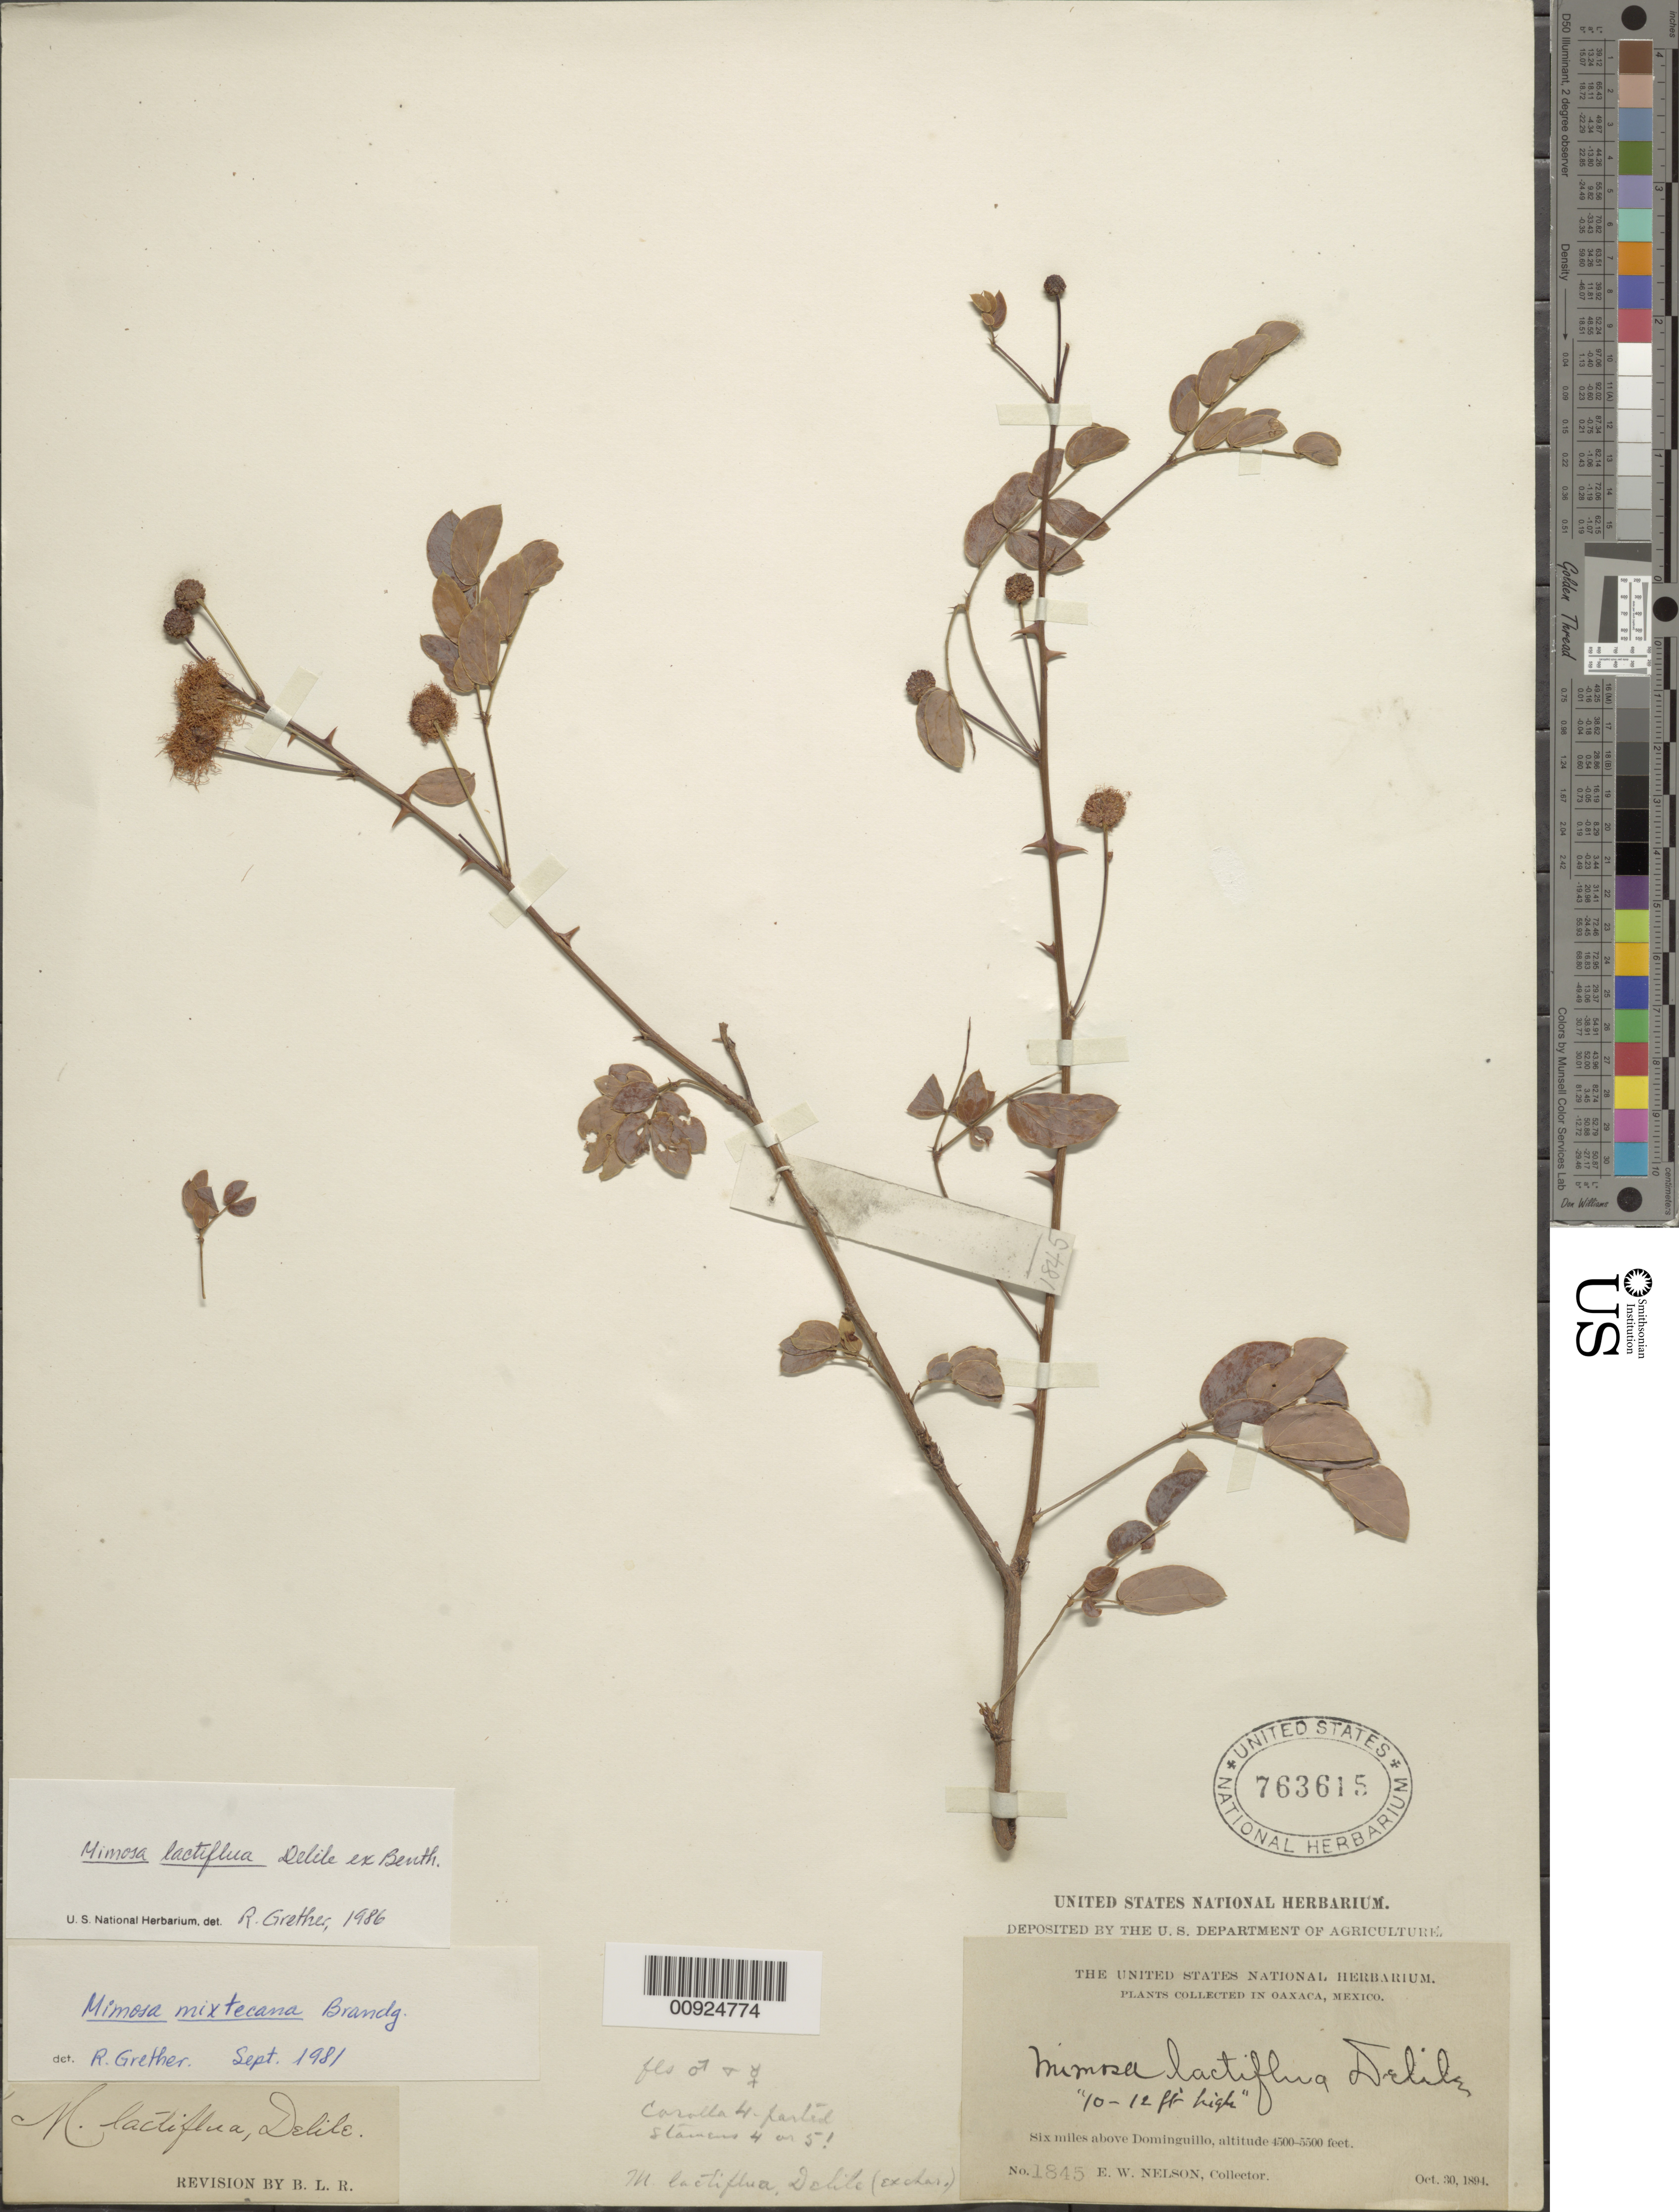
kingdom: Plantae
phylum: Tracheophyta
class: Magnoliopsida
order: Fabales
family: Fabaceae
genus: Mimosa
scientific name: Mimosa lactiflua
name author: Delile ex Benth.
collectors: E. W. Nelson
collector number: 1845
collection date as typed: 30 Oct 1894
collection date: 1894-10-30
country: Mexico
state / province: Oaxaca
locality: Six miles above Dominguillo.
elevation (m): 1372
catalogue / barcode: US 763615